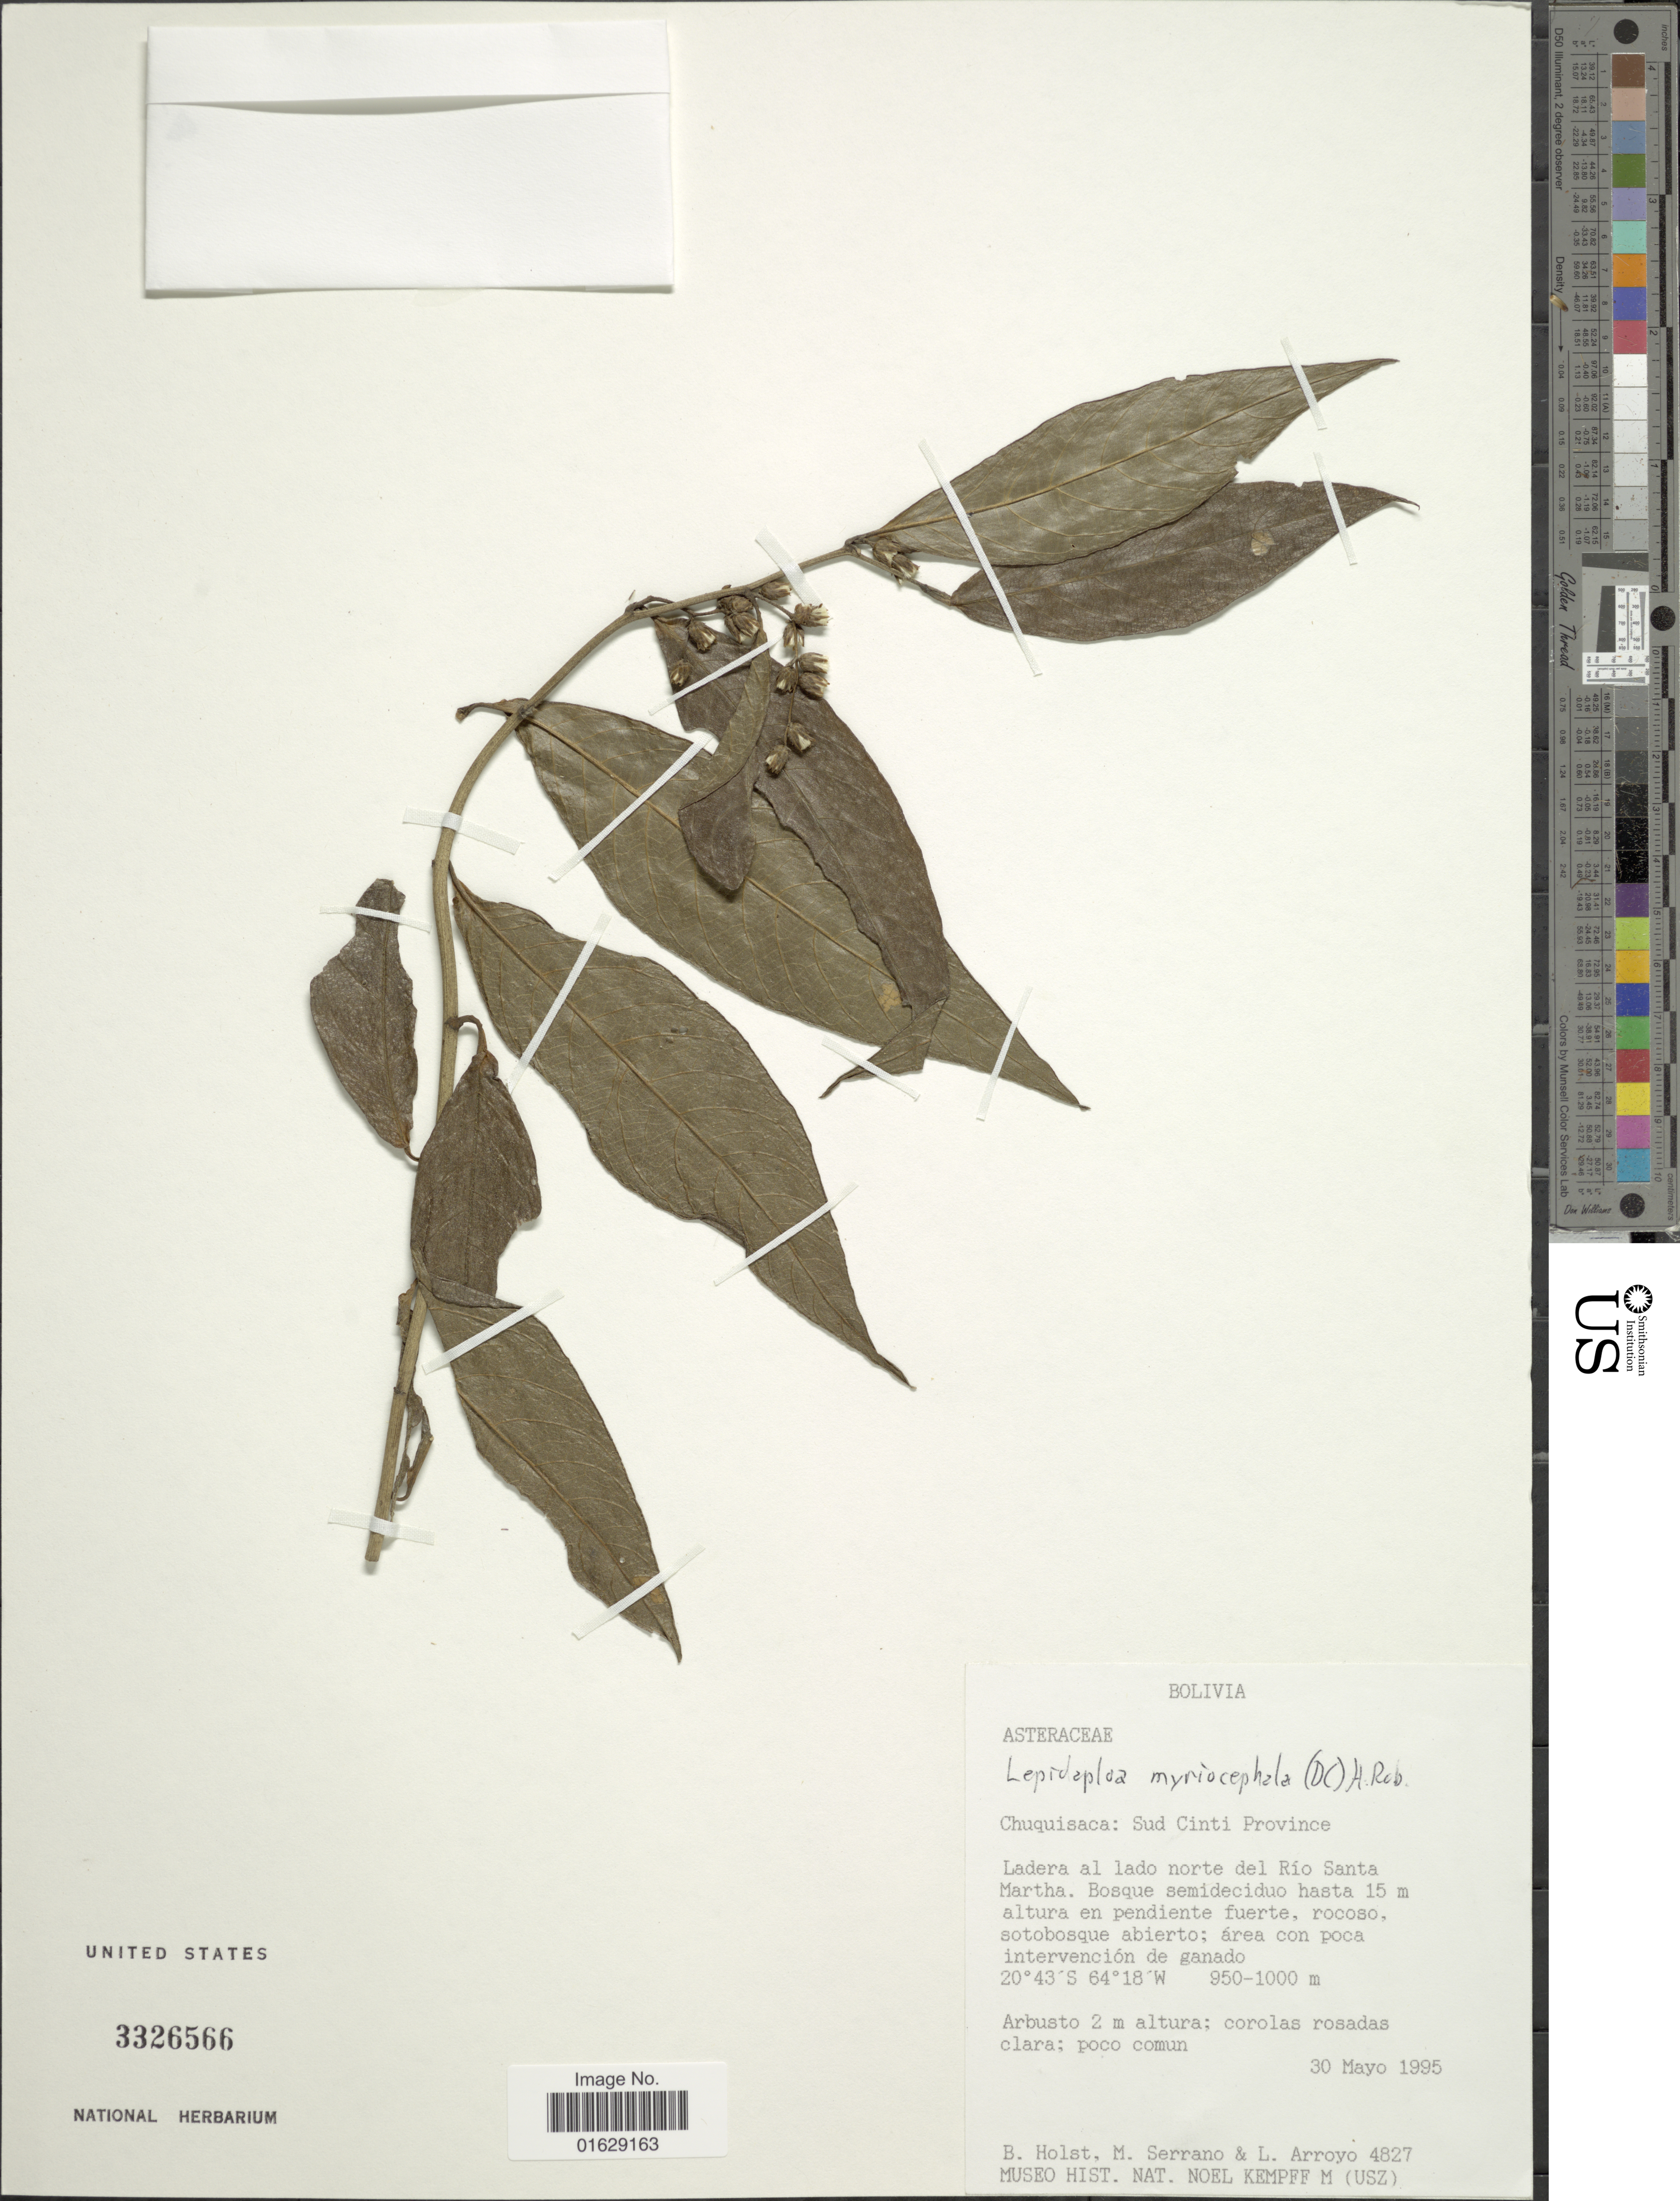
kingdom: Plantae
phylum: Tracheophyta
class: Magnoliopsida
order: Asterales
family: Asteraceae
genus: Lepidaploa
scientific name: Lepidaploa myriocephala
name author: (DC.) H. Rob.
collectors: B. Holst, M. Serrano & L. Arroyo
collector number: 4827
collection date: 1995-05-30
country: Bolivia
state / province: Chuquisaca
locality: Chuquisaca: Sud Cinti Province, Ladera al lado norte del Rio Santa Martha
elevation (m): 950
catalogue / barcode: US 3326566